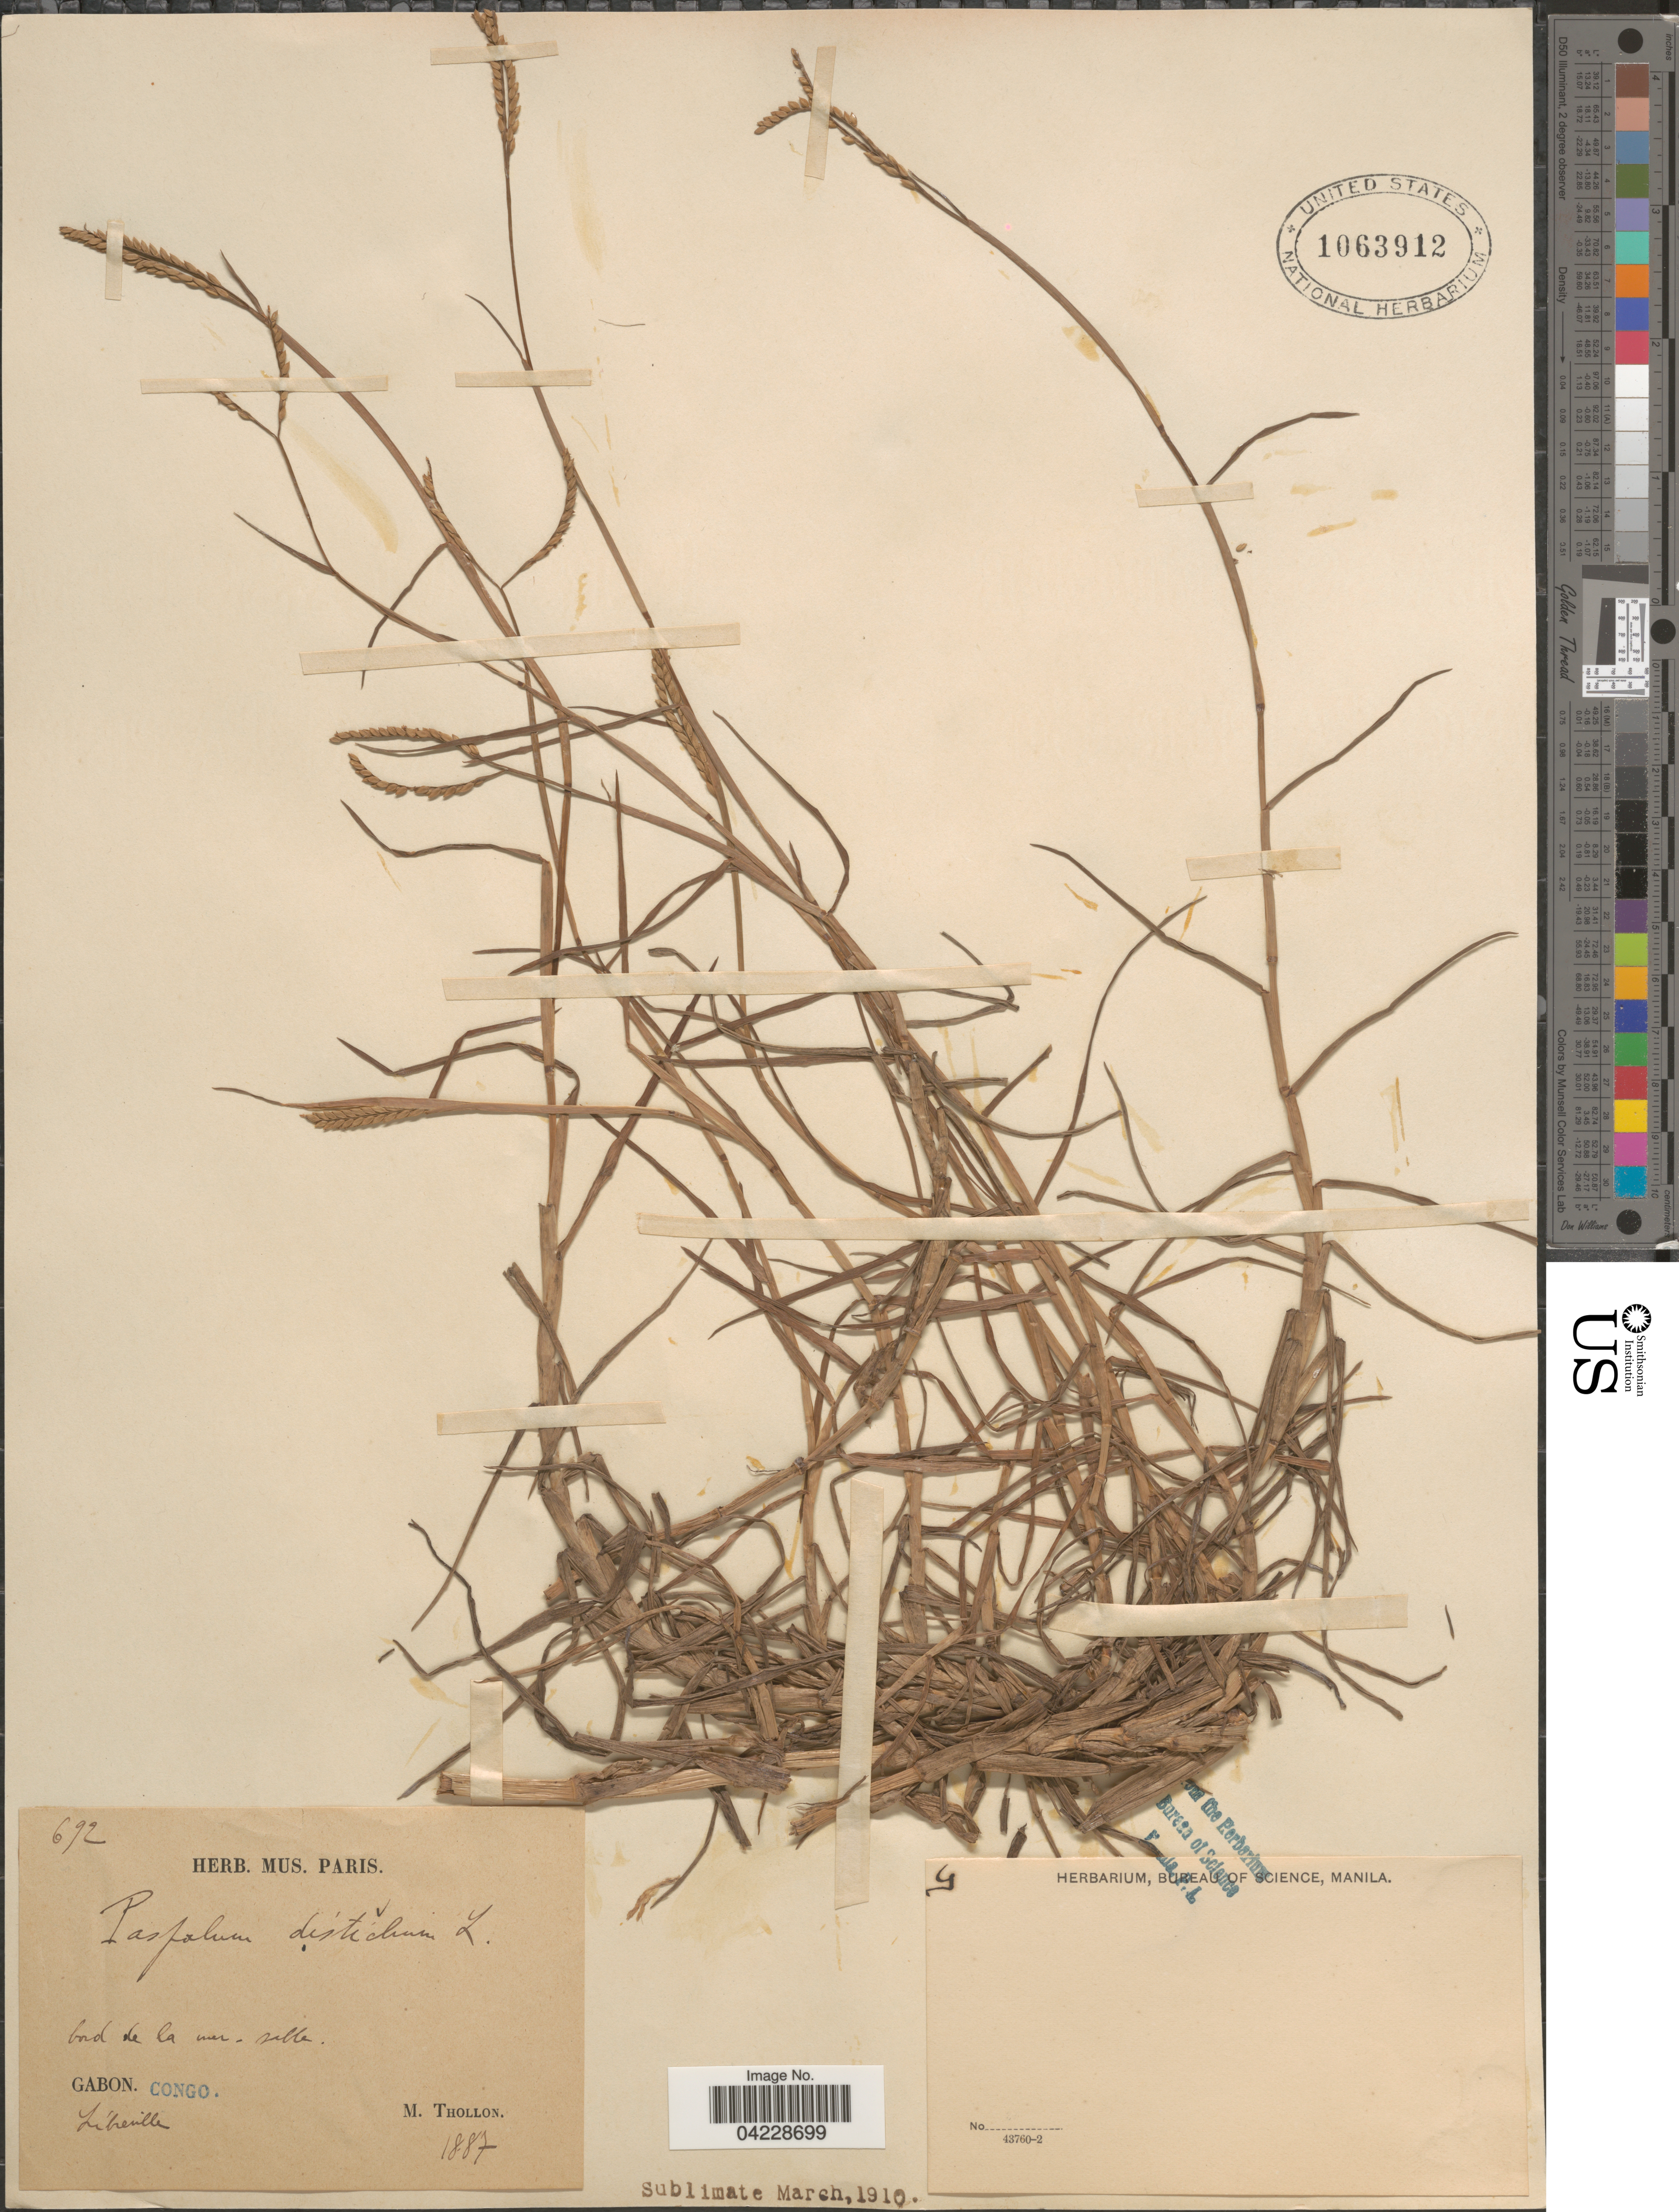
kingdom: Plantae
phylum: Tracheophyta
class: Liliopsida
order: Poales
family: Poaceae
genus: Paspalum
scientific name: Paspalum vaginatum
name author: Sw.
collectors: M. Thollon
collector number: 692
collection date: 1887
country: Gabon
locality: Bord de la mer-salle [interpreted]. Gabon. Congo. Libreville.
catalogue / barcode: US 1063912